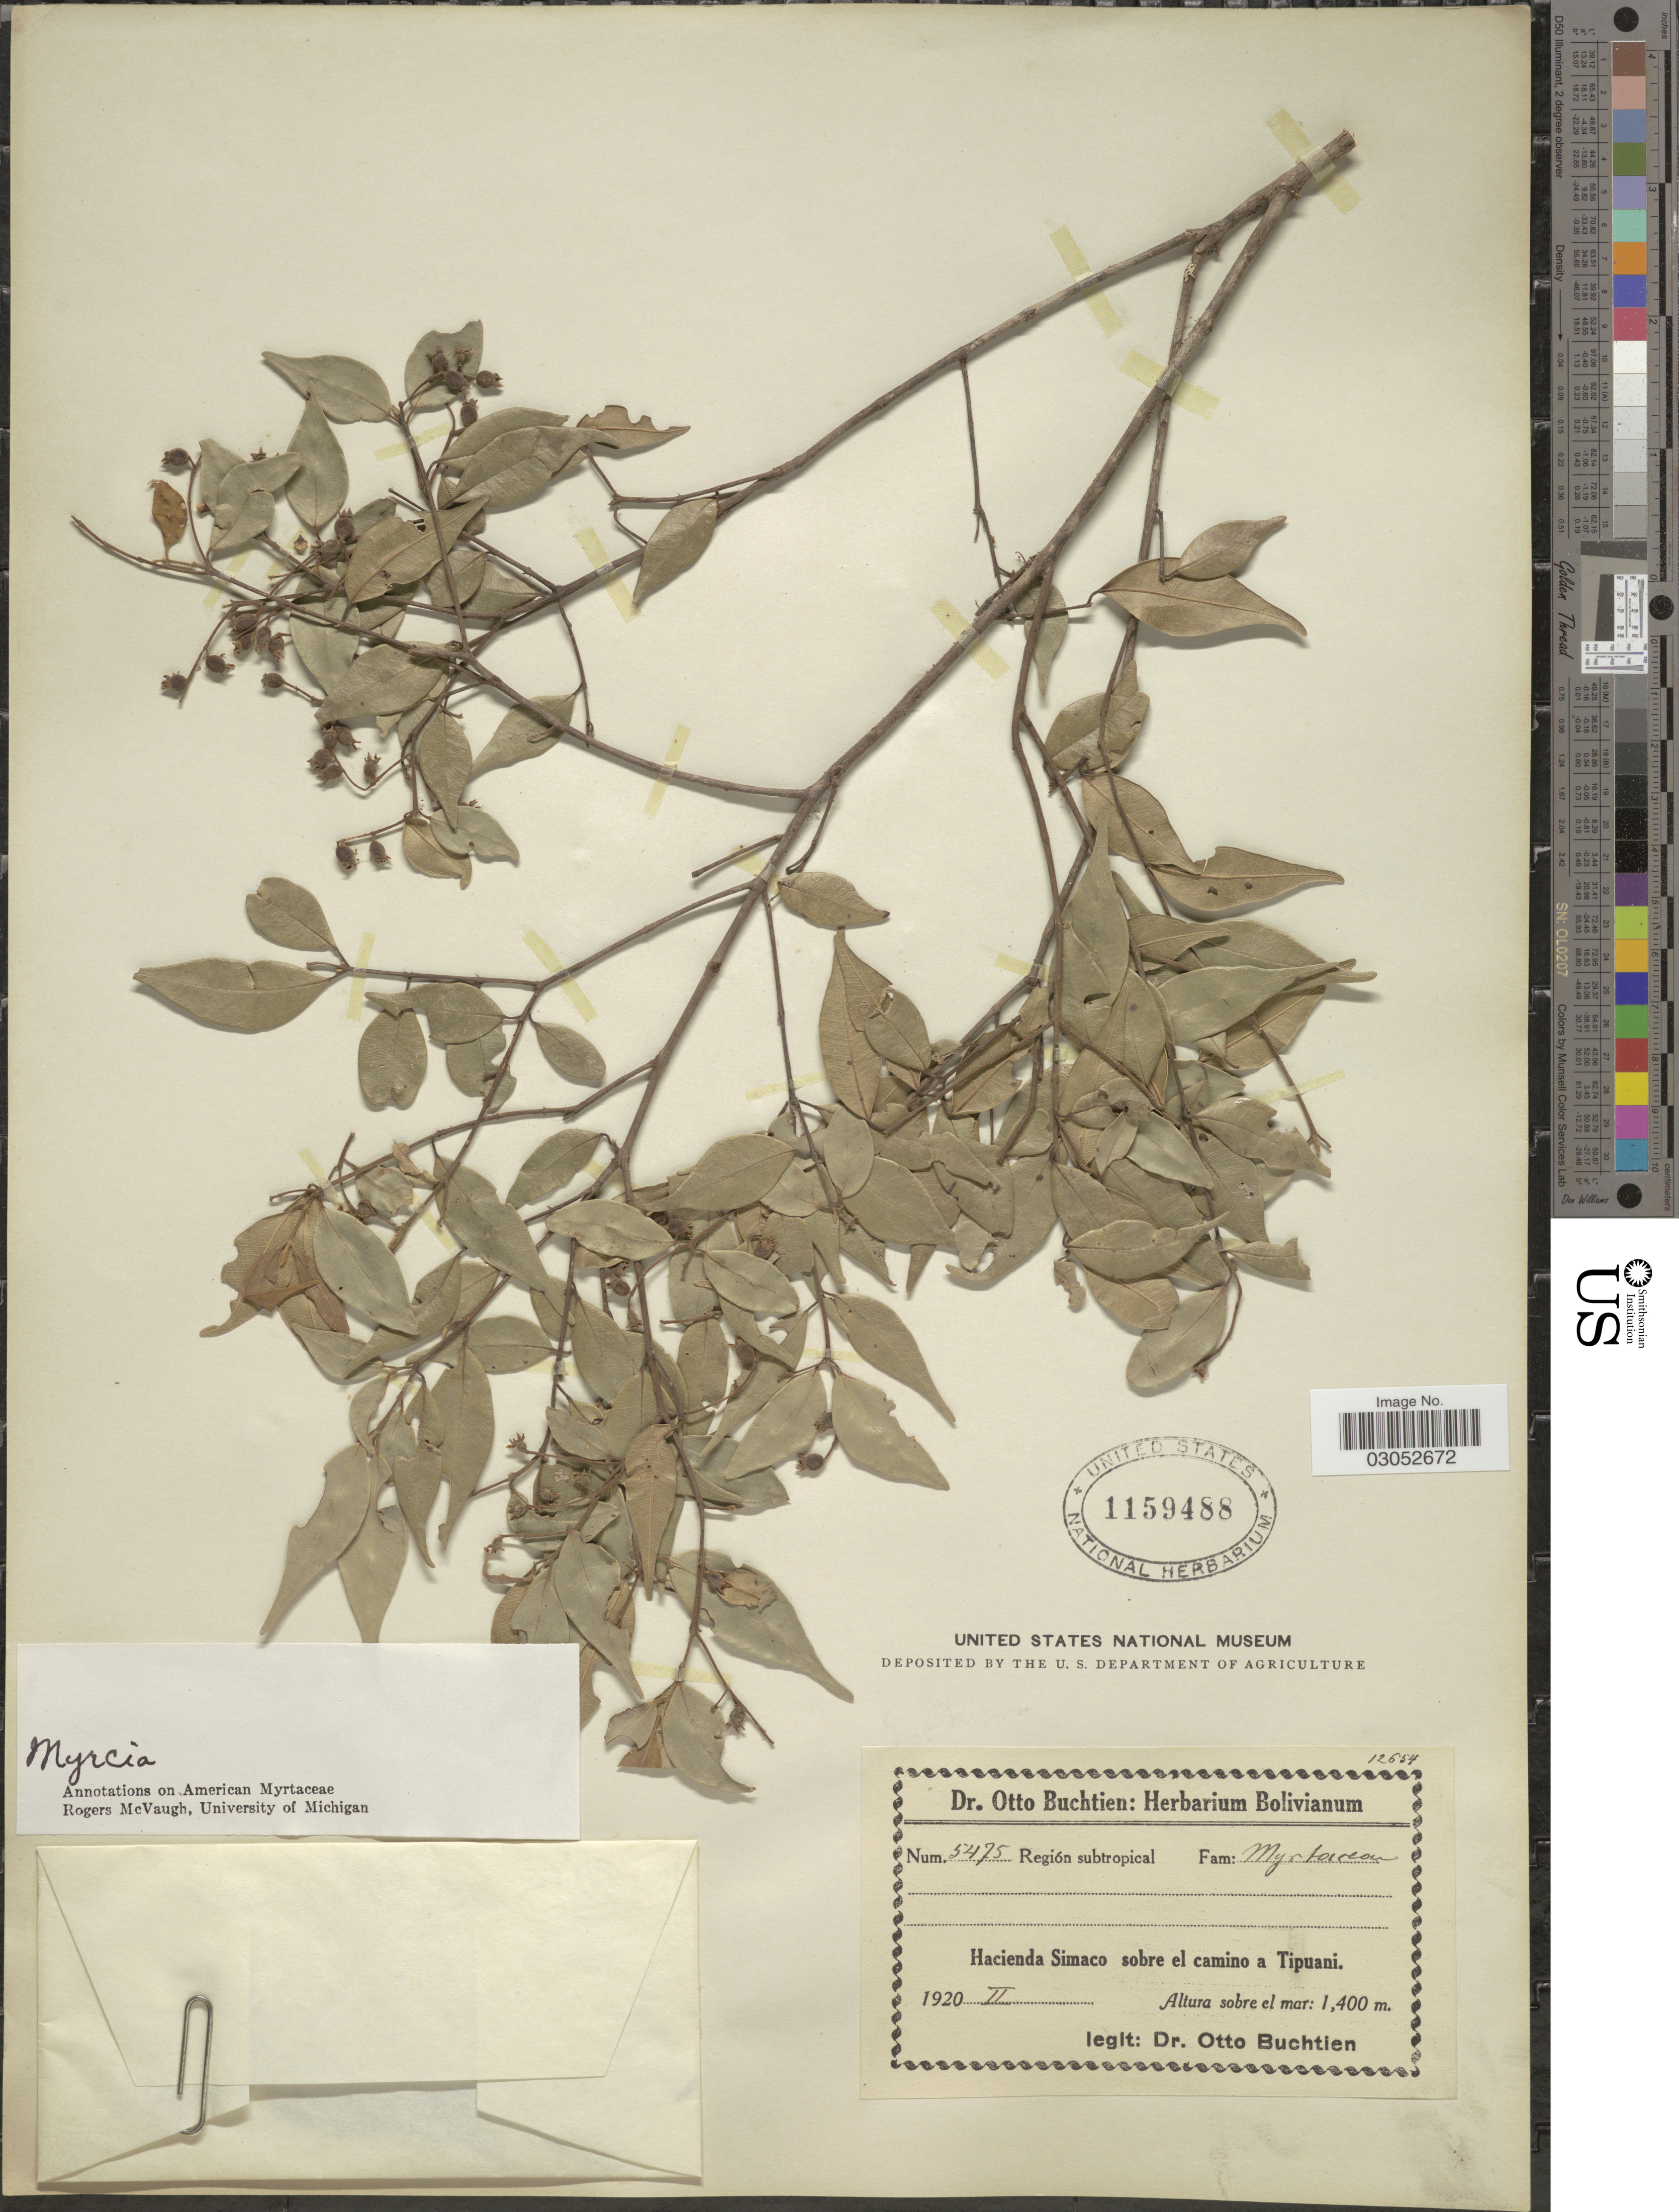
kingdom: Plantae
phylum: Tracheophyta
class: Magnoliopsida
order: Myrtales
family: Myrtaceae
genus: Myrcia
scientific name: Myrcia sp.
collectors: O. Buchtien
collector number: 5475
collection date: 1920-02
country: Bolivia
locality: Región subtropical. Hacienda Simaco sobre el camino a Tipuani.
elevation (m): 1400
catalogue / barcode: US 1159488